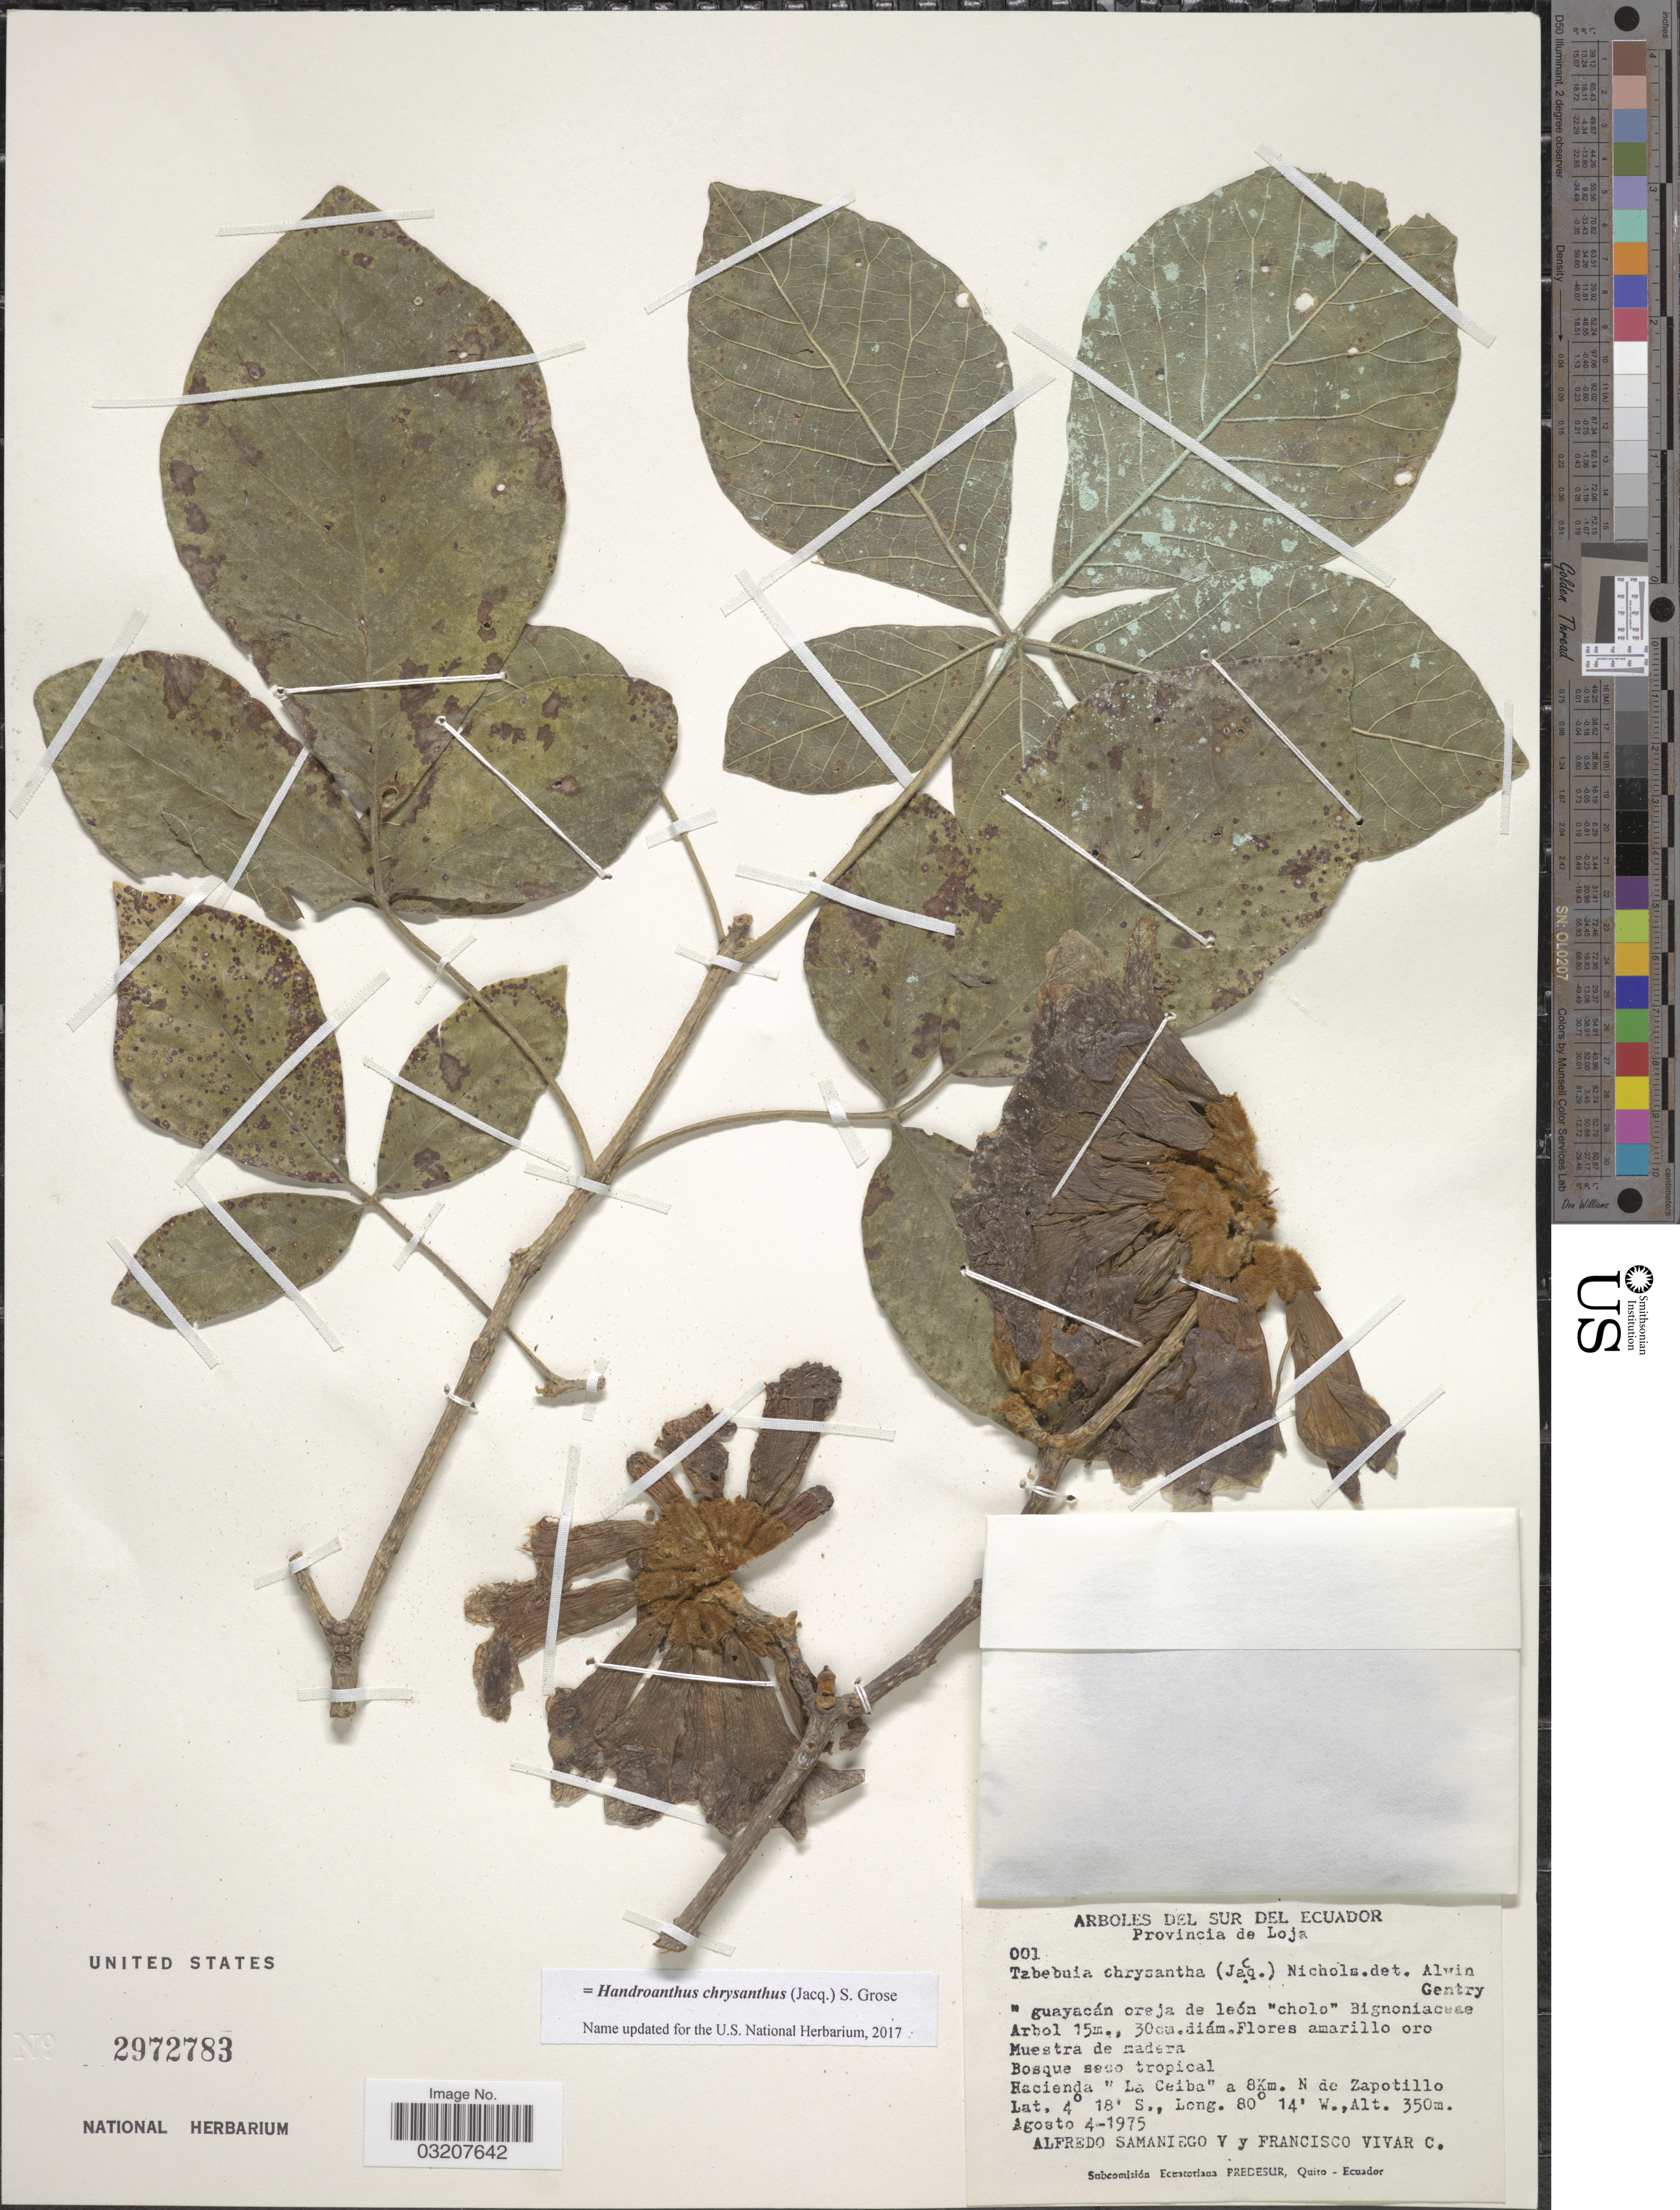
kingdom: Plantae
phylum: Tracheophyta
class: Magnoliopsida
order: Lamiales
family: Bignoniaceae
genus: Handroanthus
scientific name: Handroanthus chrysanthus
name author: (Jacq.) S.O. Grose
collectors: A. V. Samaniego & F. A. Vivar C.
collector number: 001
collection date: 1975-08-04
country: Ecuador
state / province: Loja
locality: Arboles del sur del Ecuador, Hacienda "La Ceiba" a 8Km. N de Zapotillo.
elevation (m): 350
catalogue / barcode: US 2972783